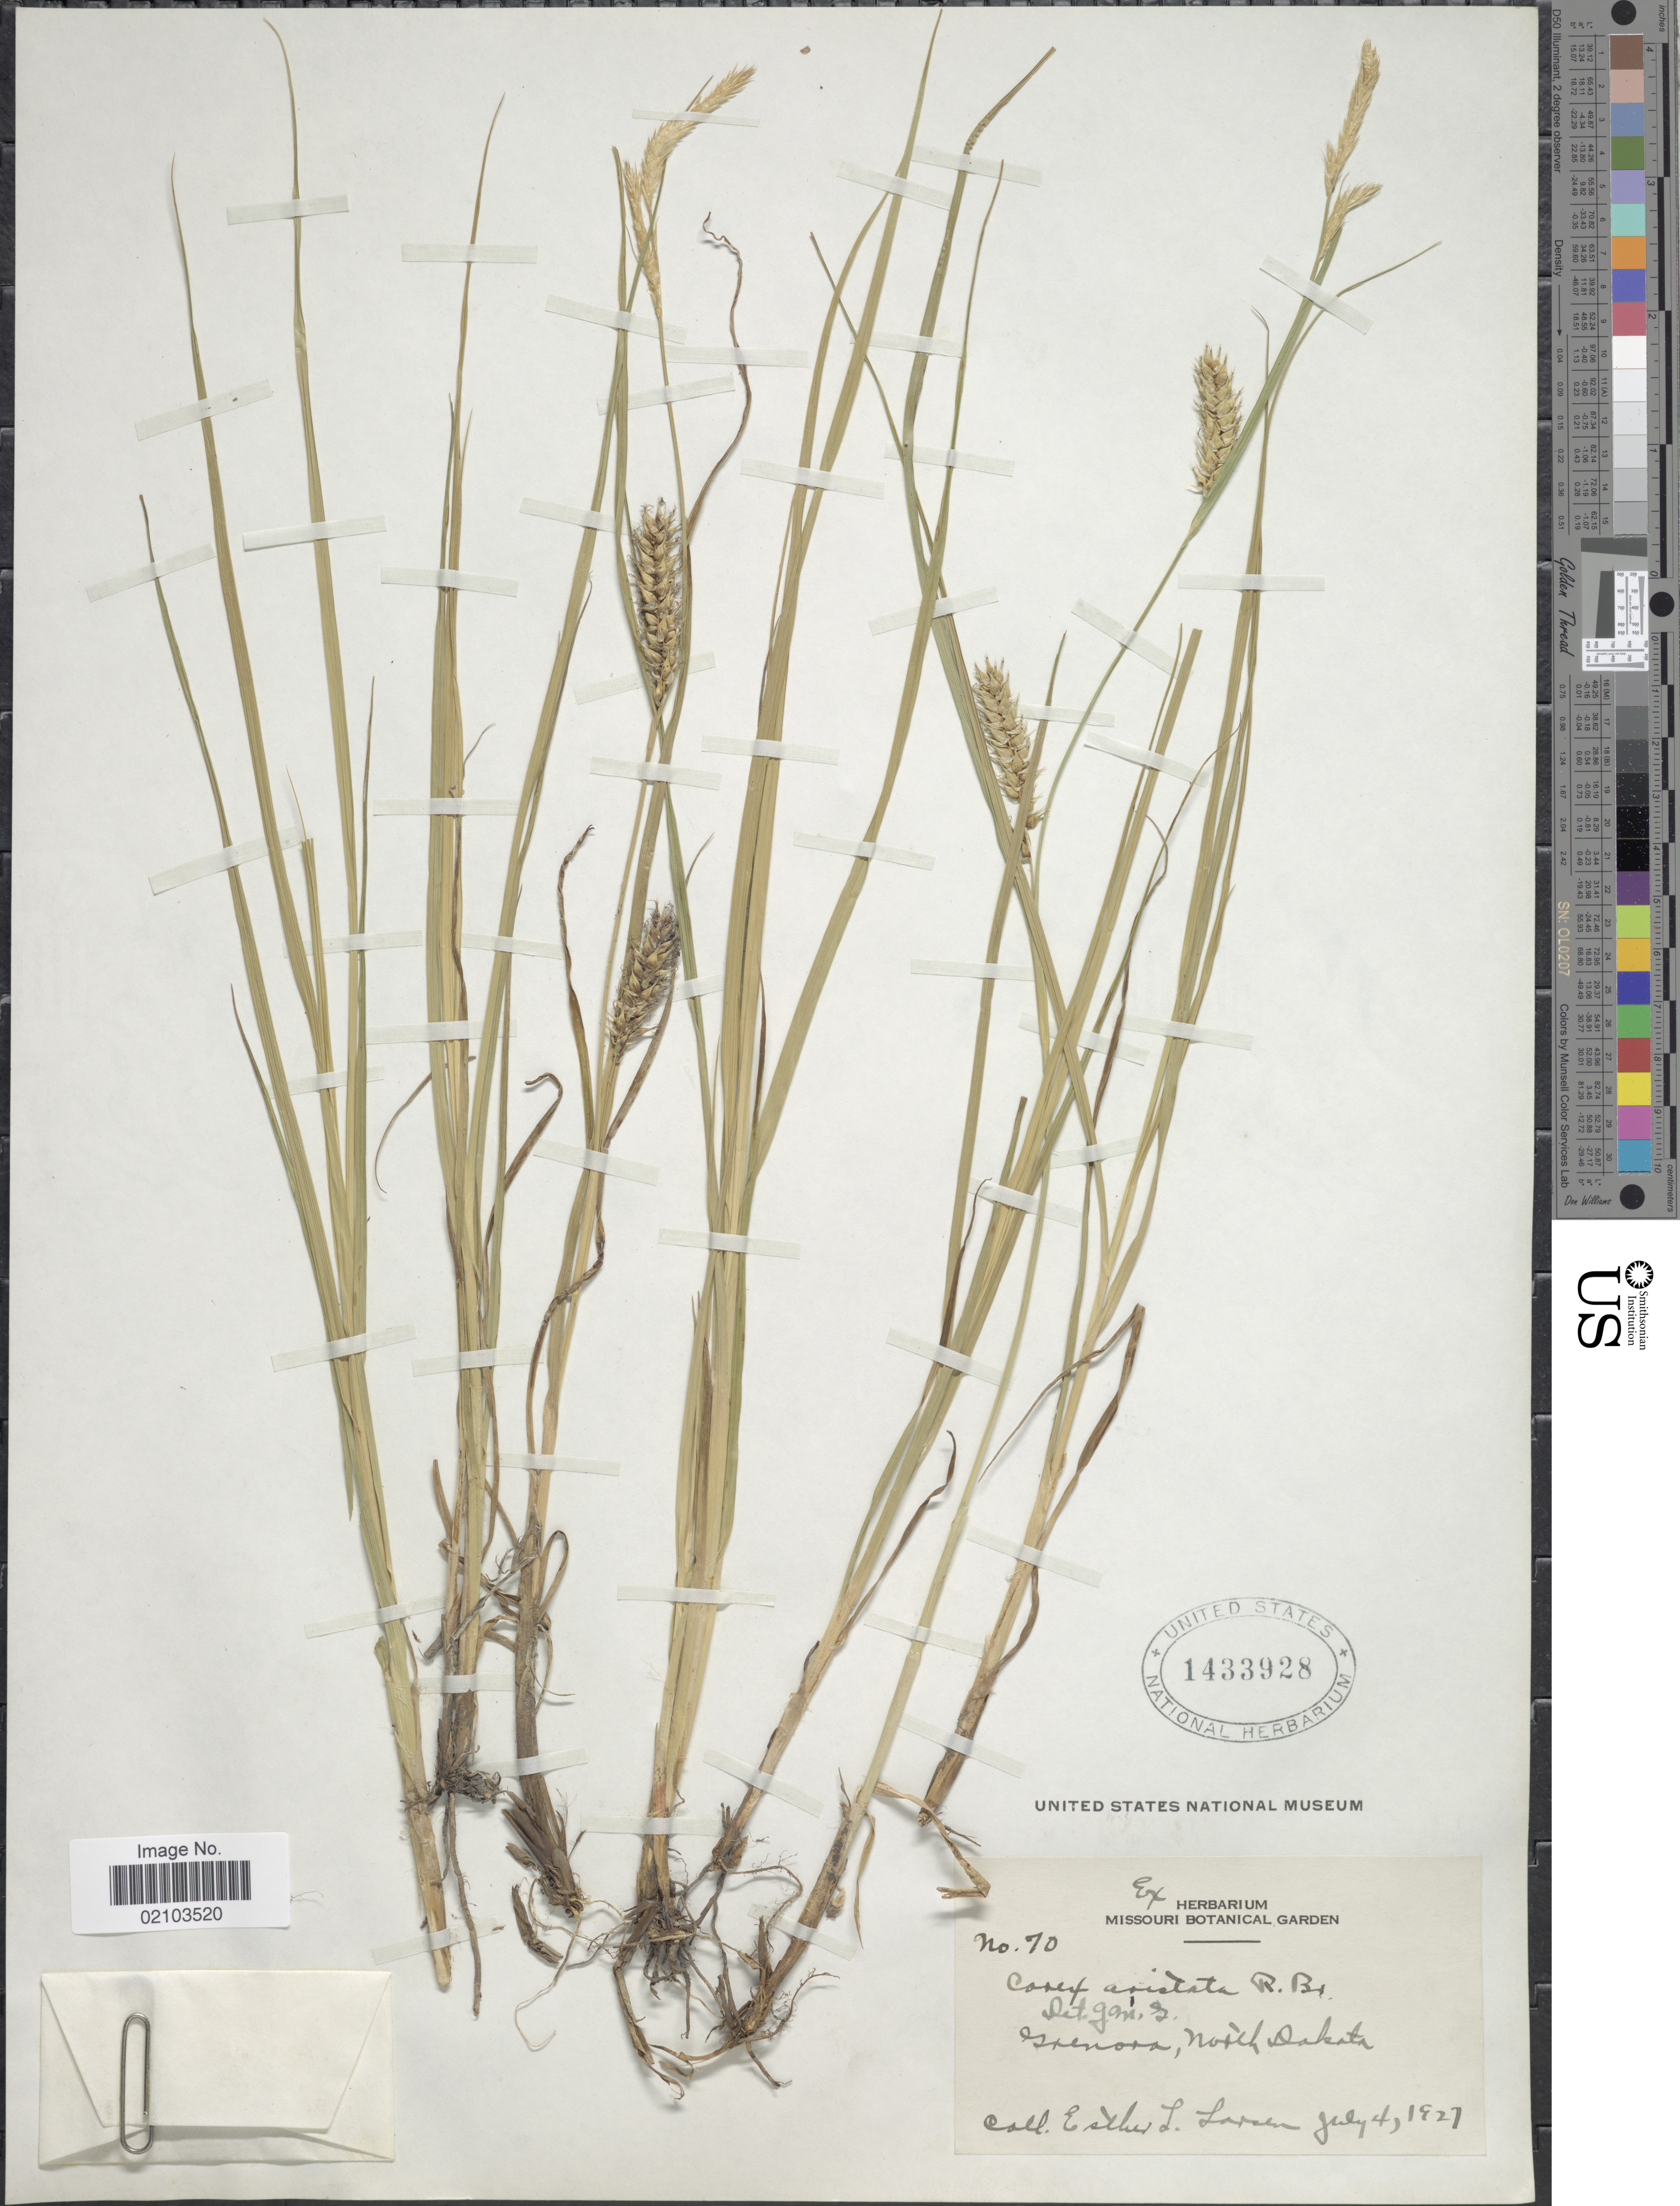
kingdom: Plantae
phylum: Tracheophyta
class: Liliopsida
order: Poales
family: Cyperaceae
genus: Carex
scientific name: Carex atherodes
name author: Spreng.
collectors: E. L. Larsen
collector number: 70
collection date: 1927-07-04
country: United States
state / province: North Dakota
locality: Grenora.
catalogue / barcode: US 1433928